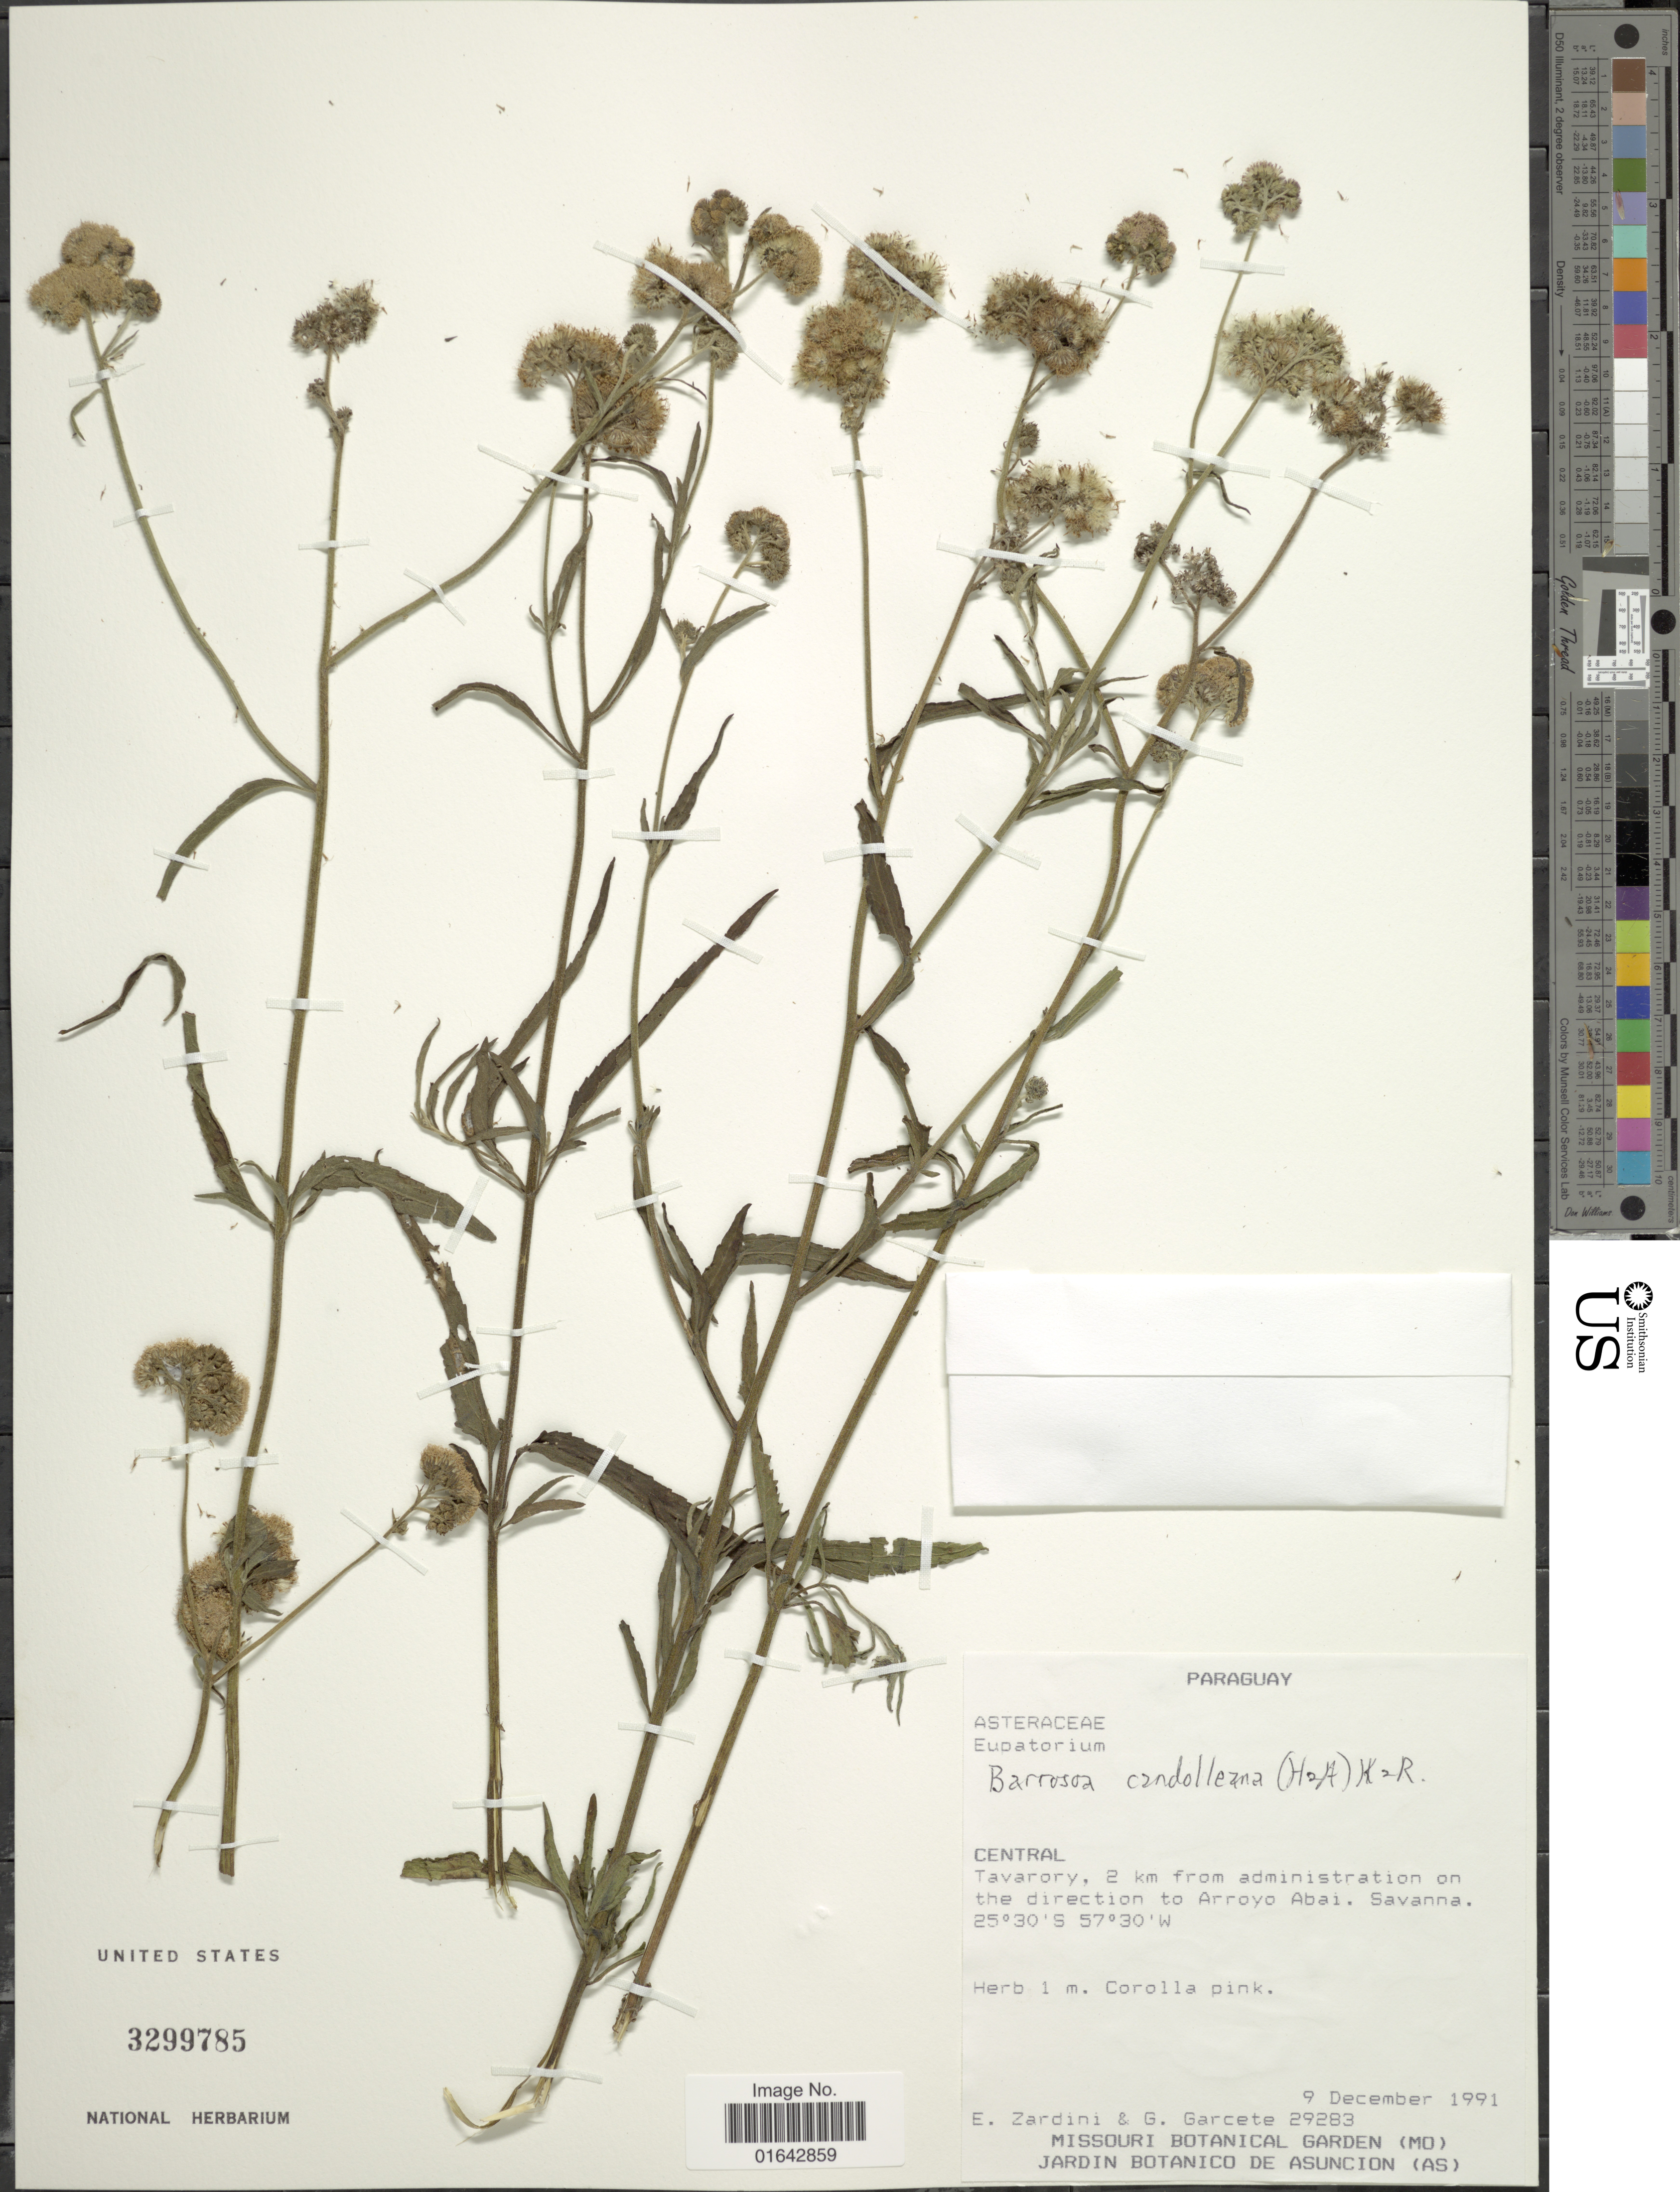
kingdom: Plantae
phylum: Tracheophyta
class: Magnoliopsida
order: Asterales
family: Asteraceae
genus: Barrosoa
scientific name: Barrosoa candolleana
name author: (Hook. & Arn.) R.M. King & H. Rob.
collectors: E. M. Zardini & G. Garcete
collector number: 29283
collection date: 1991-12-09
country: Paraguay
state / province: Central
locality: Central, Tavarory, 2 km from administration on the direction to Arroyo Abai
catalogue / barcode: US 3299785